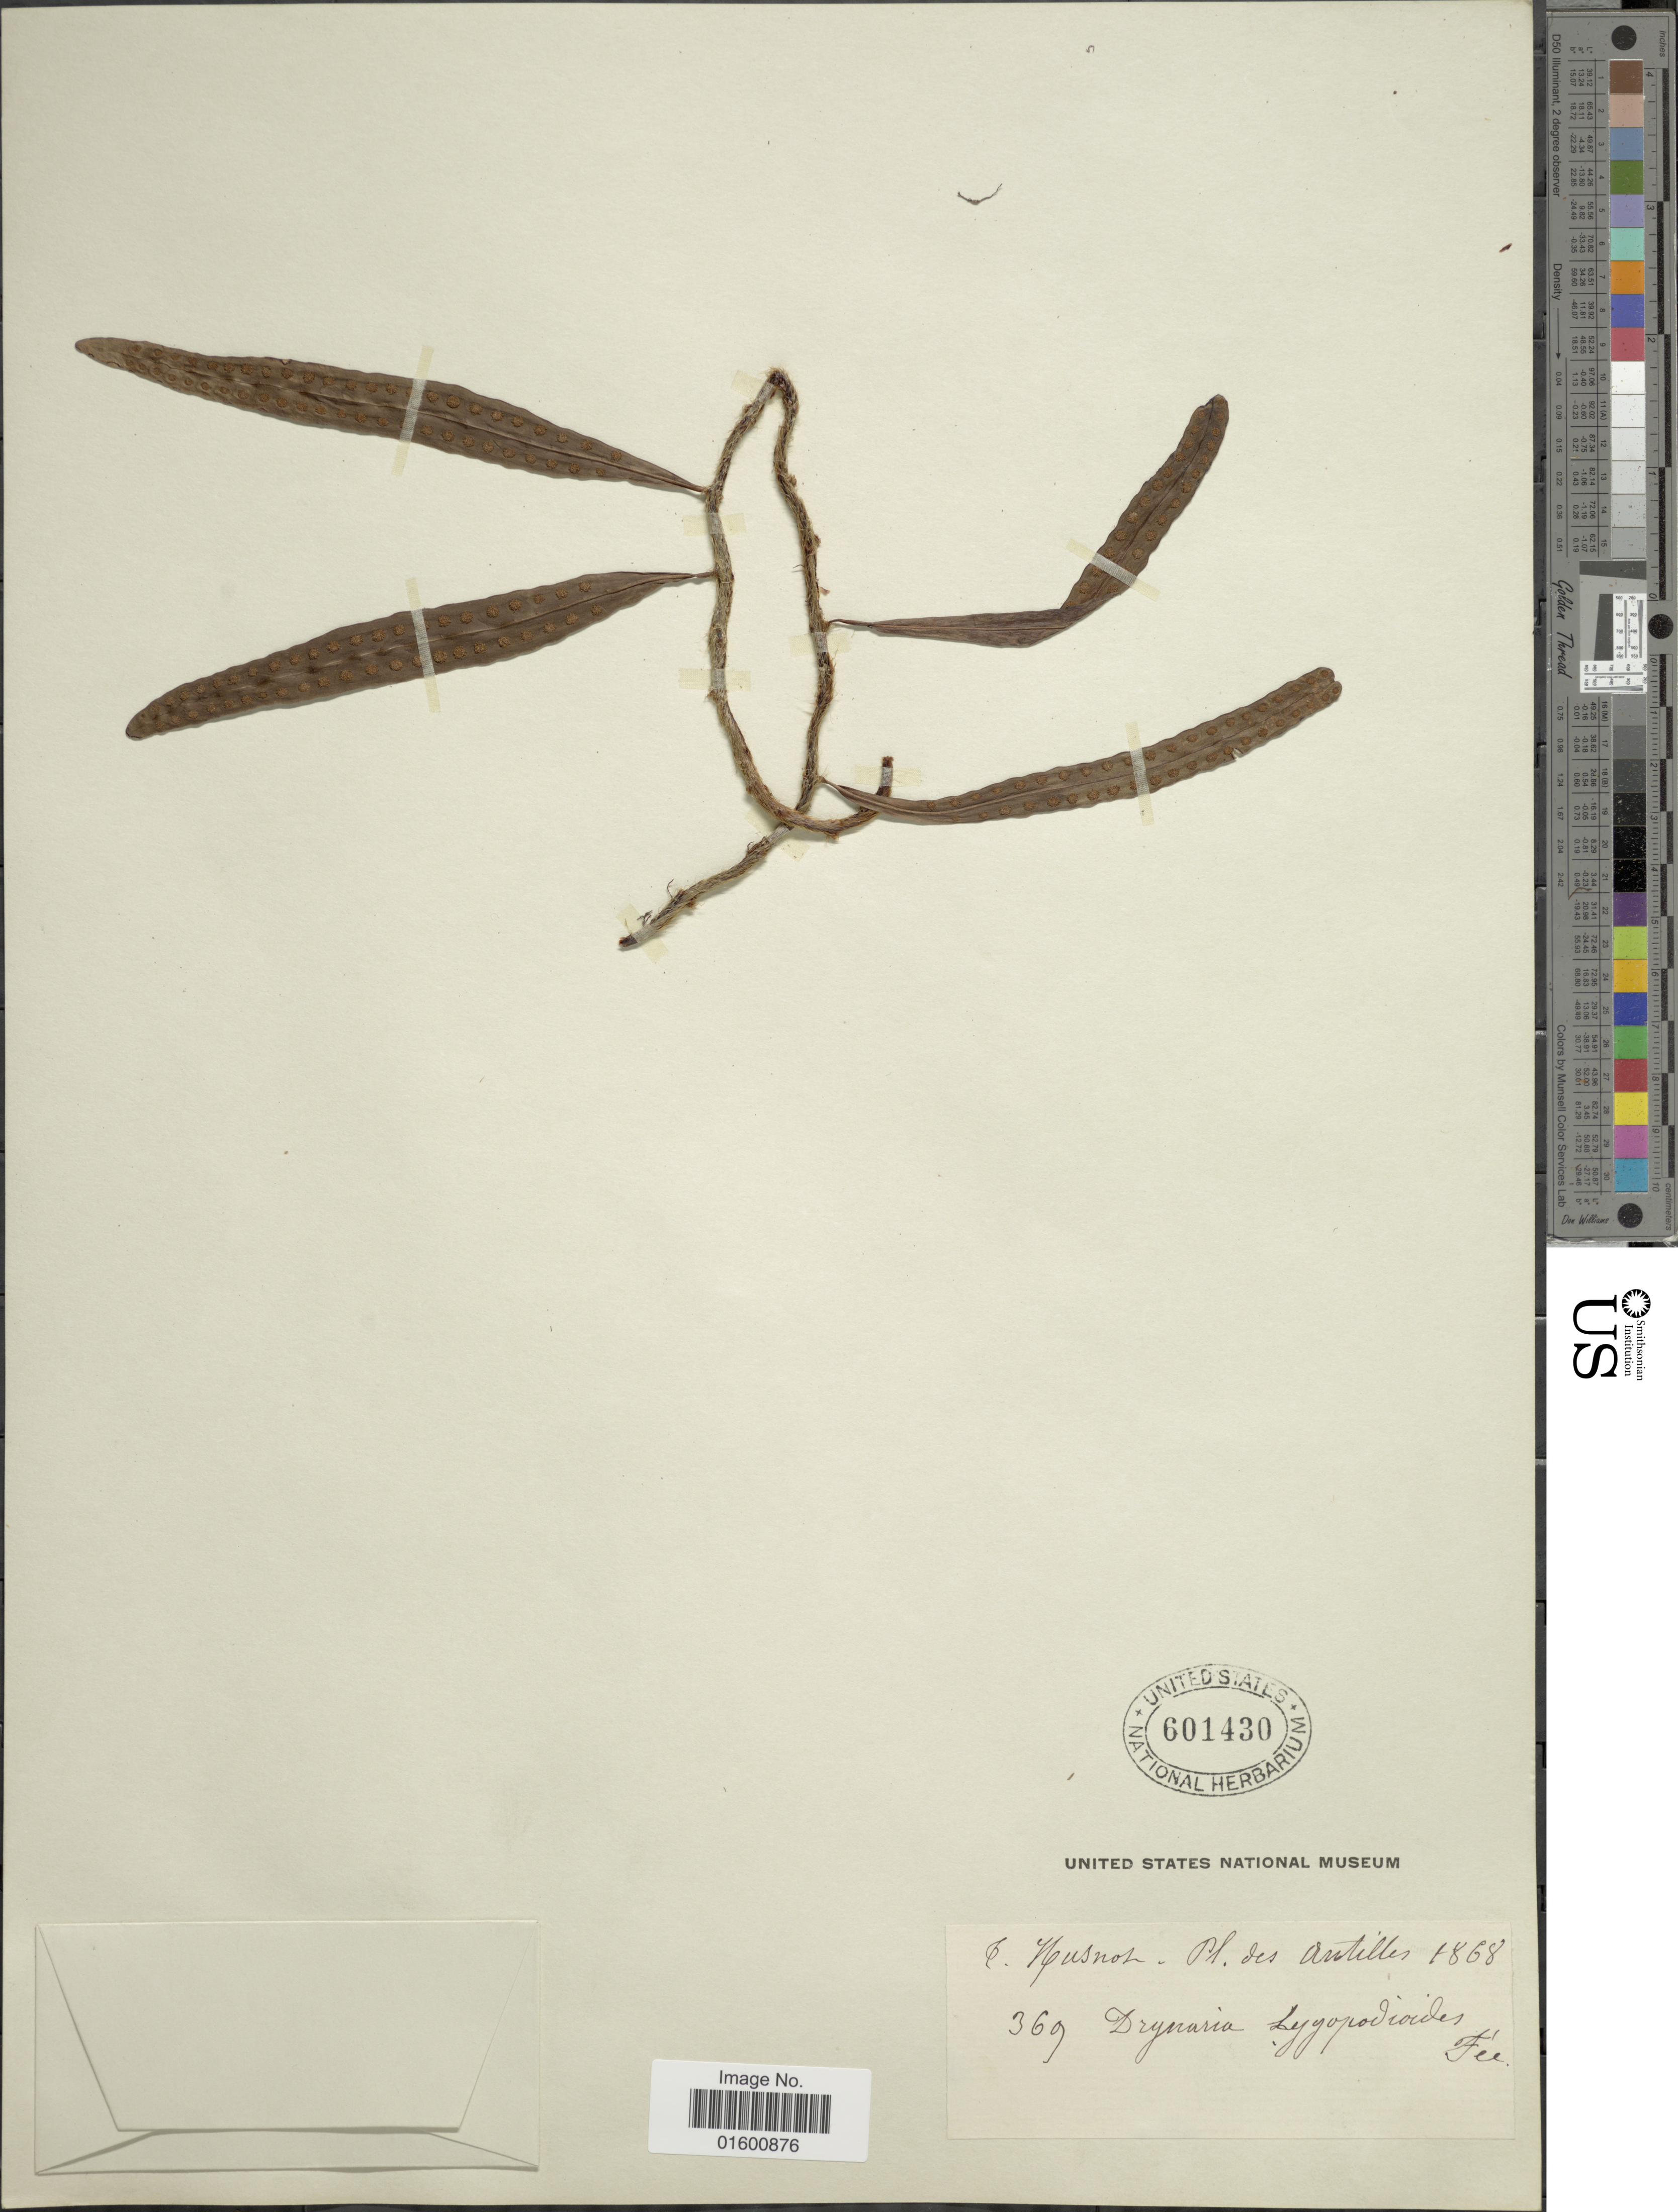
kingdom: Plantae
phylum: Tracheophyta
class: Polypodiopsida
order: Polypodiales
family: Polypodiaceae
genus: Microgramma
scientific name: Microgramma lycopodioides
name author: (L.) Copel.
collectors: P. T. Husnot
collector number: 369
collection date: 1868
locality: Pl. des Antilles [interpreted]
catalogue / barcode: US 601430